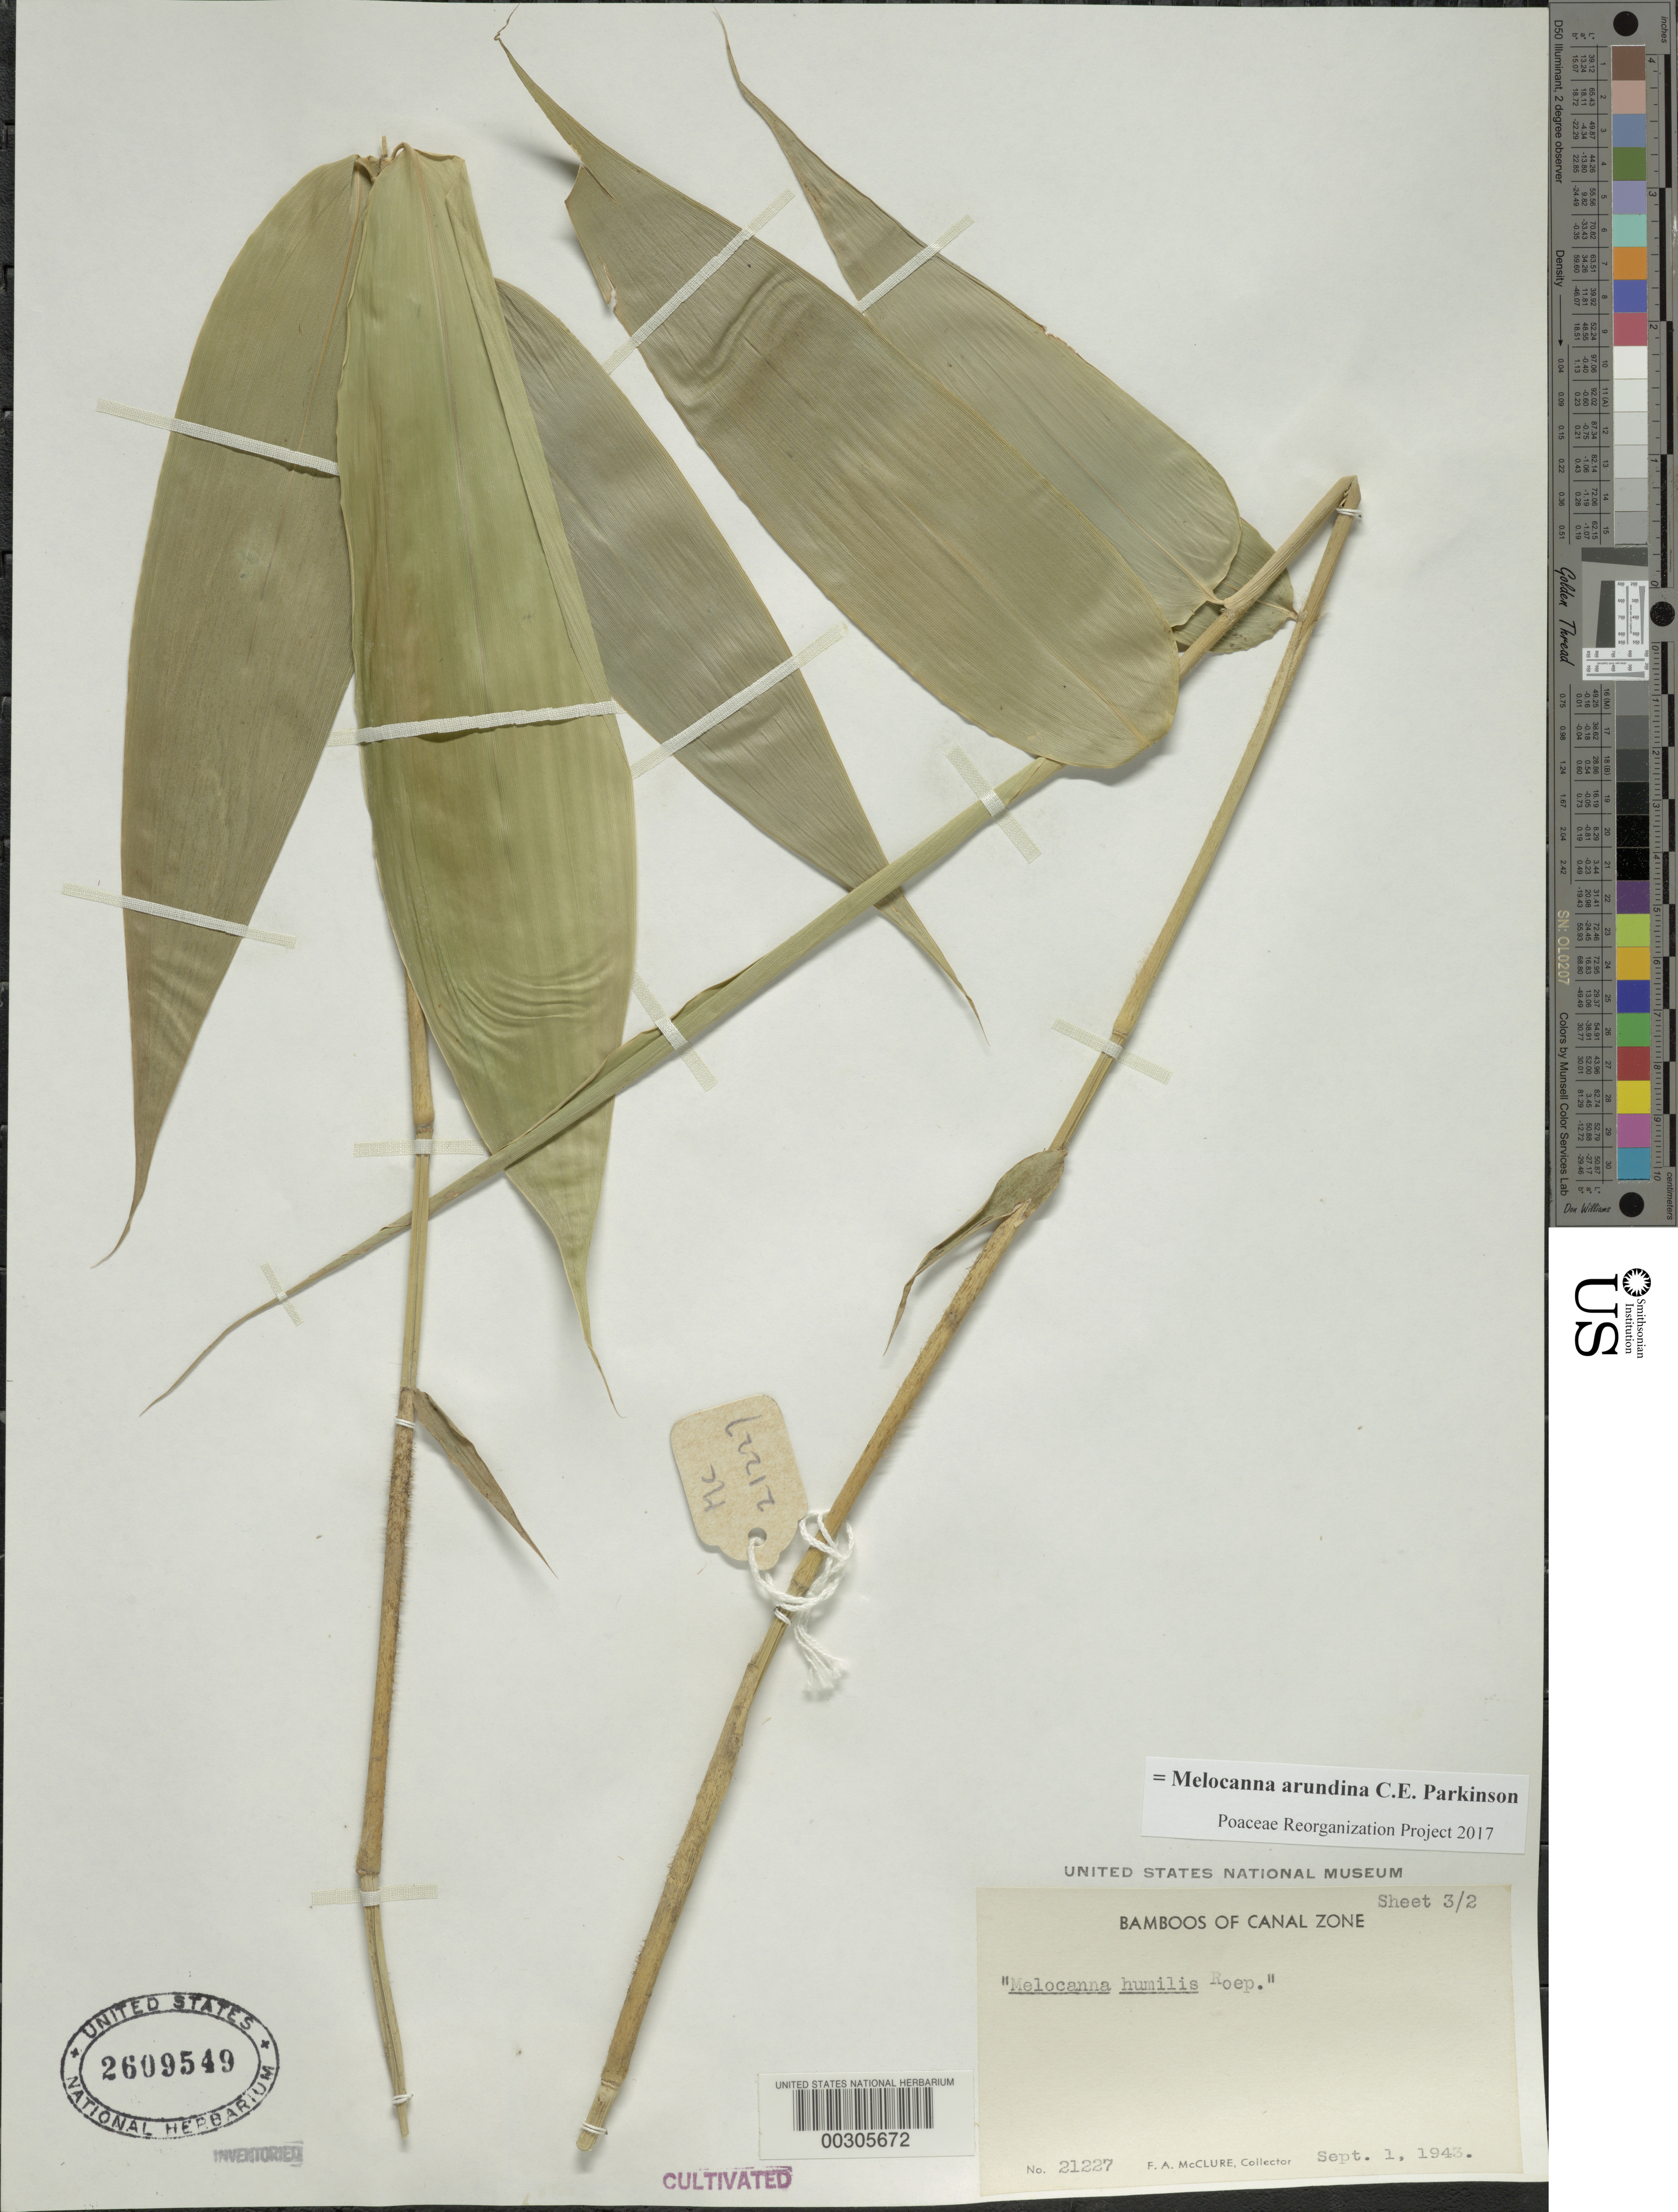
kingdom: Plantae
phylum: Tracheophyta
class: Liliopsida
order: Poales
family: Poaceae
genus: Melocanna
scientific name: Melocanna arundina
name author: C.E. Parkinson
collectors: F. A. McClure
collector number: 21227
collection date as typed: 01 Sep 1943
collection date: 1943-09-01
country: Panama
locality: Summit, Experimental Gardens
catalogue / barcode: US 2609549